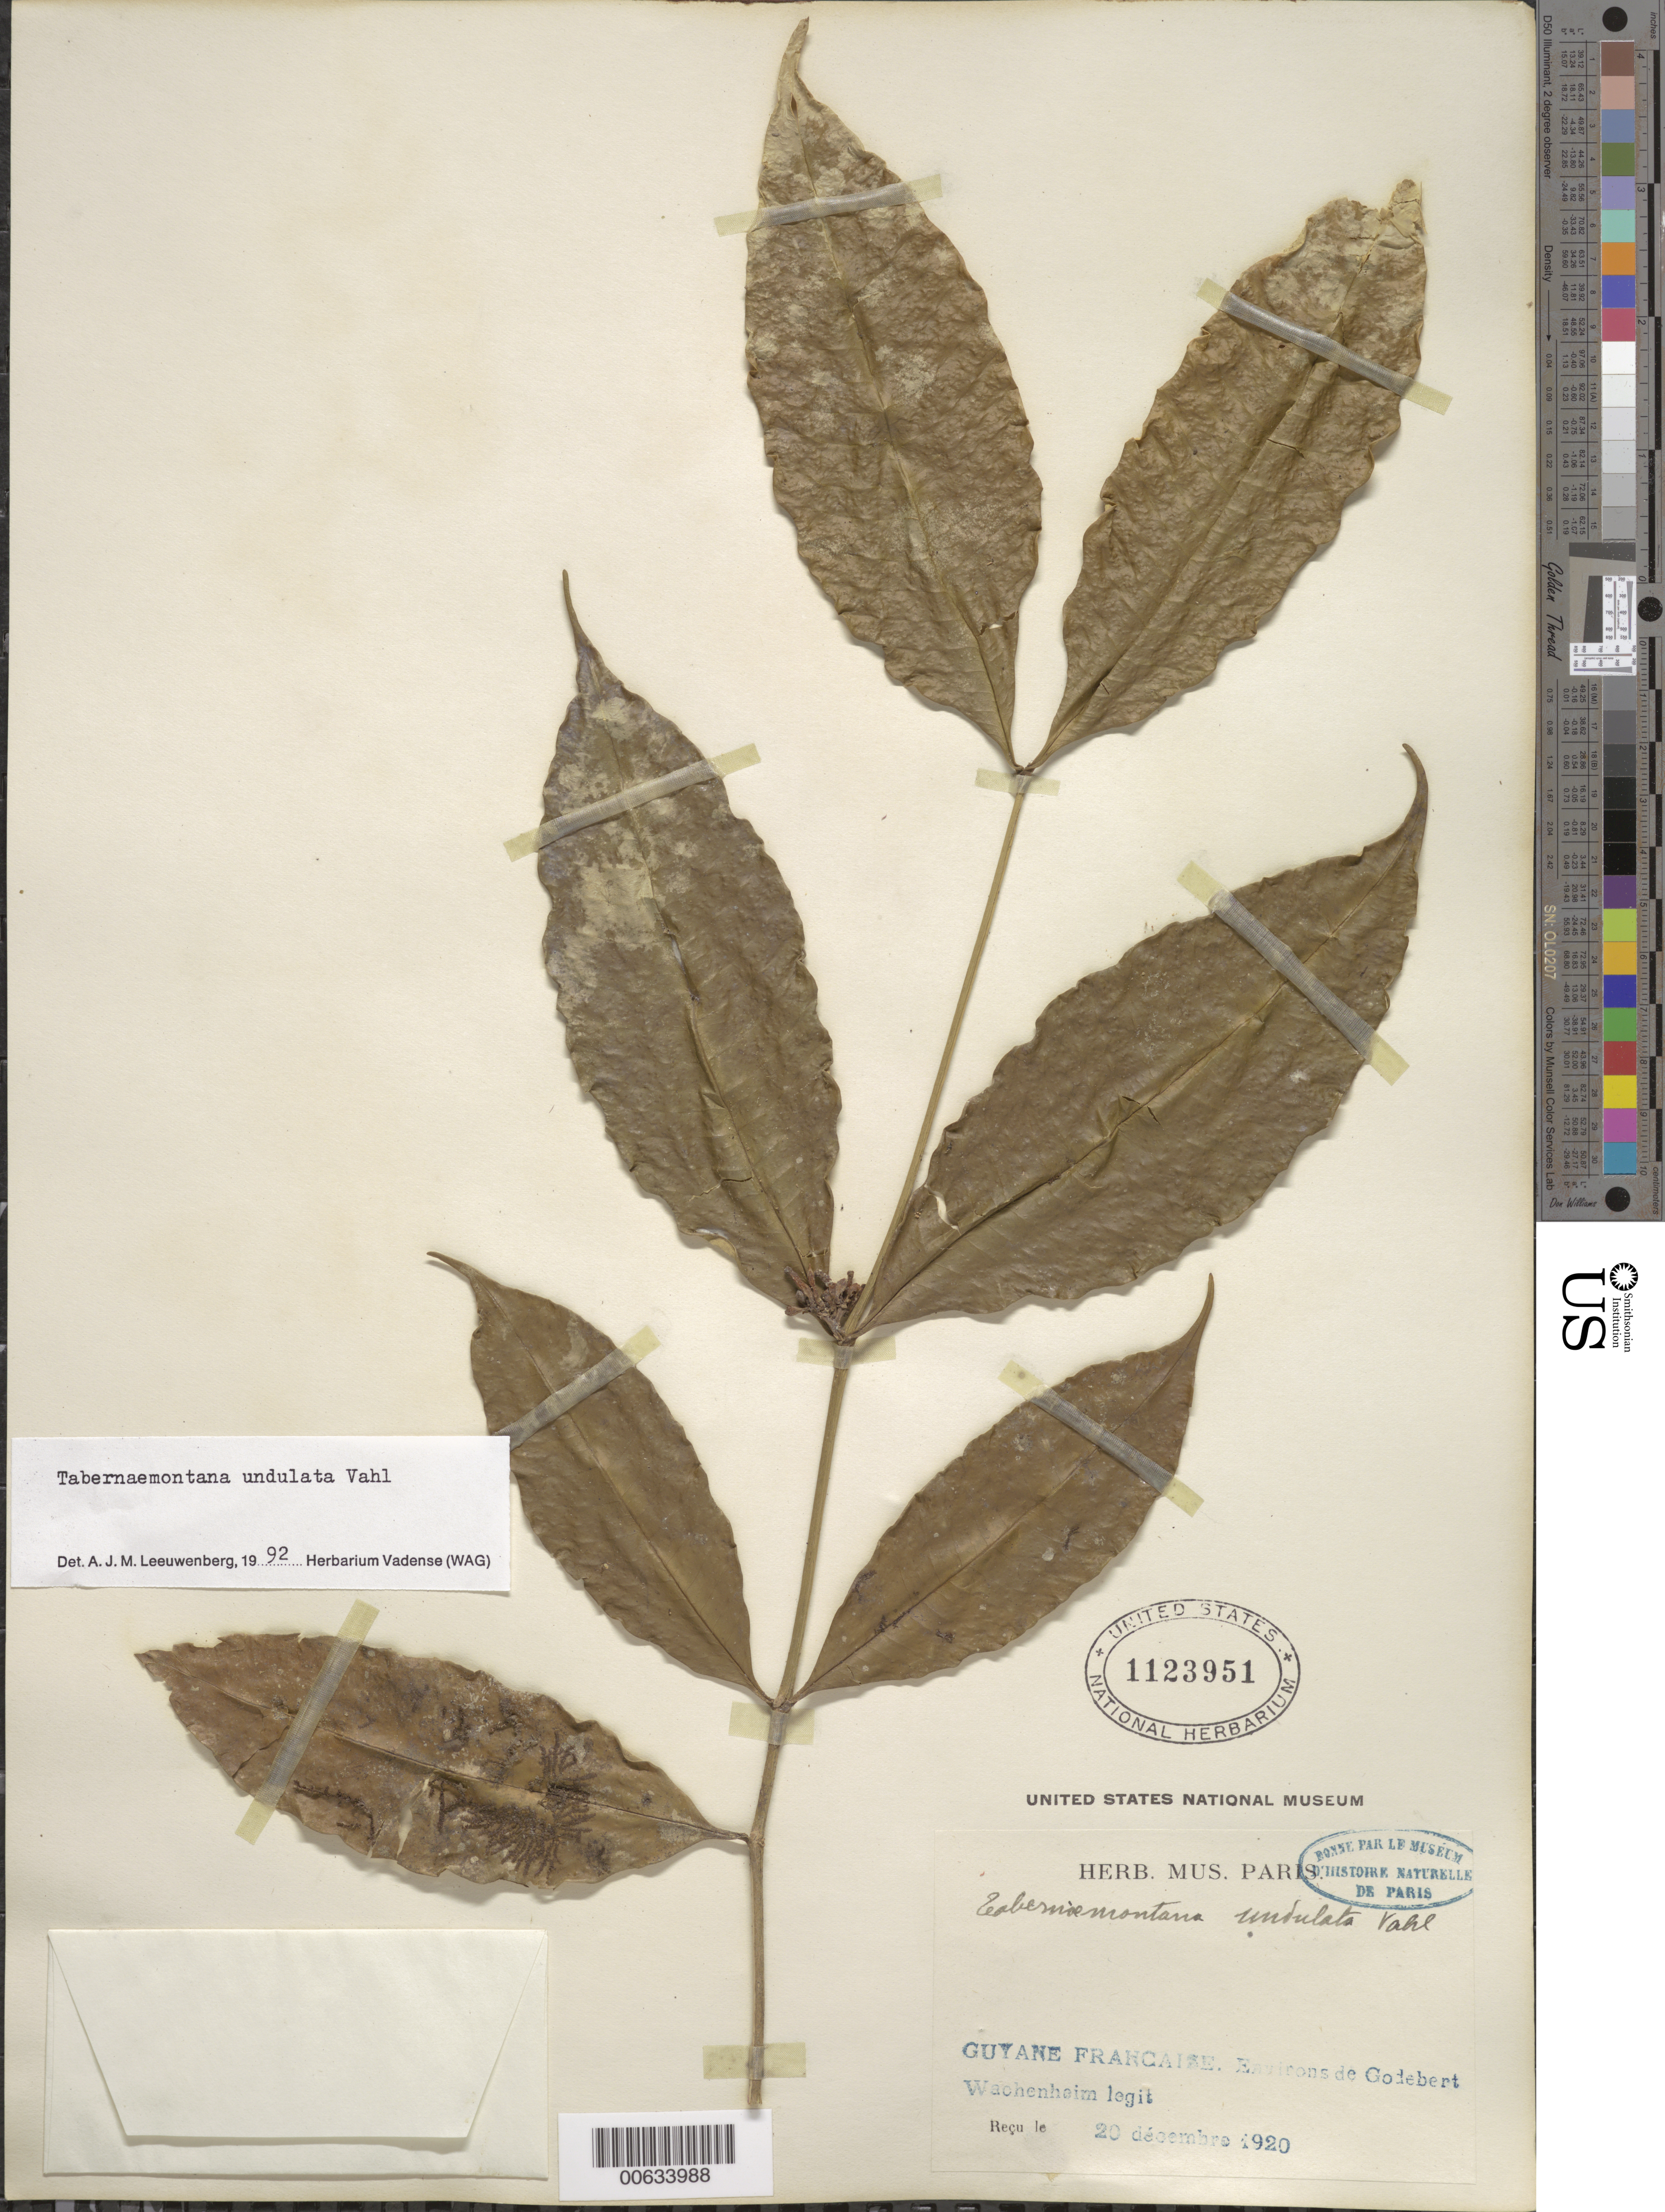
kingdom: Plantae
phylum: Tracheophyta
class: Magnoliopsida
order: Gentianales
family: Apocynaceae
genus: Tabernaemontana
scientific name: Tabernaemontana undulata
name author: Vahl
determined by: Leeuwenberg, A. J. M.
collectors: G. Wachenheim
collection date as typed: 20-Dec-20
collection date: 1920-12-20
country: French Guiana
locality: Godebert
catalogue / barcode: US 1123951